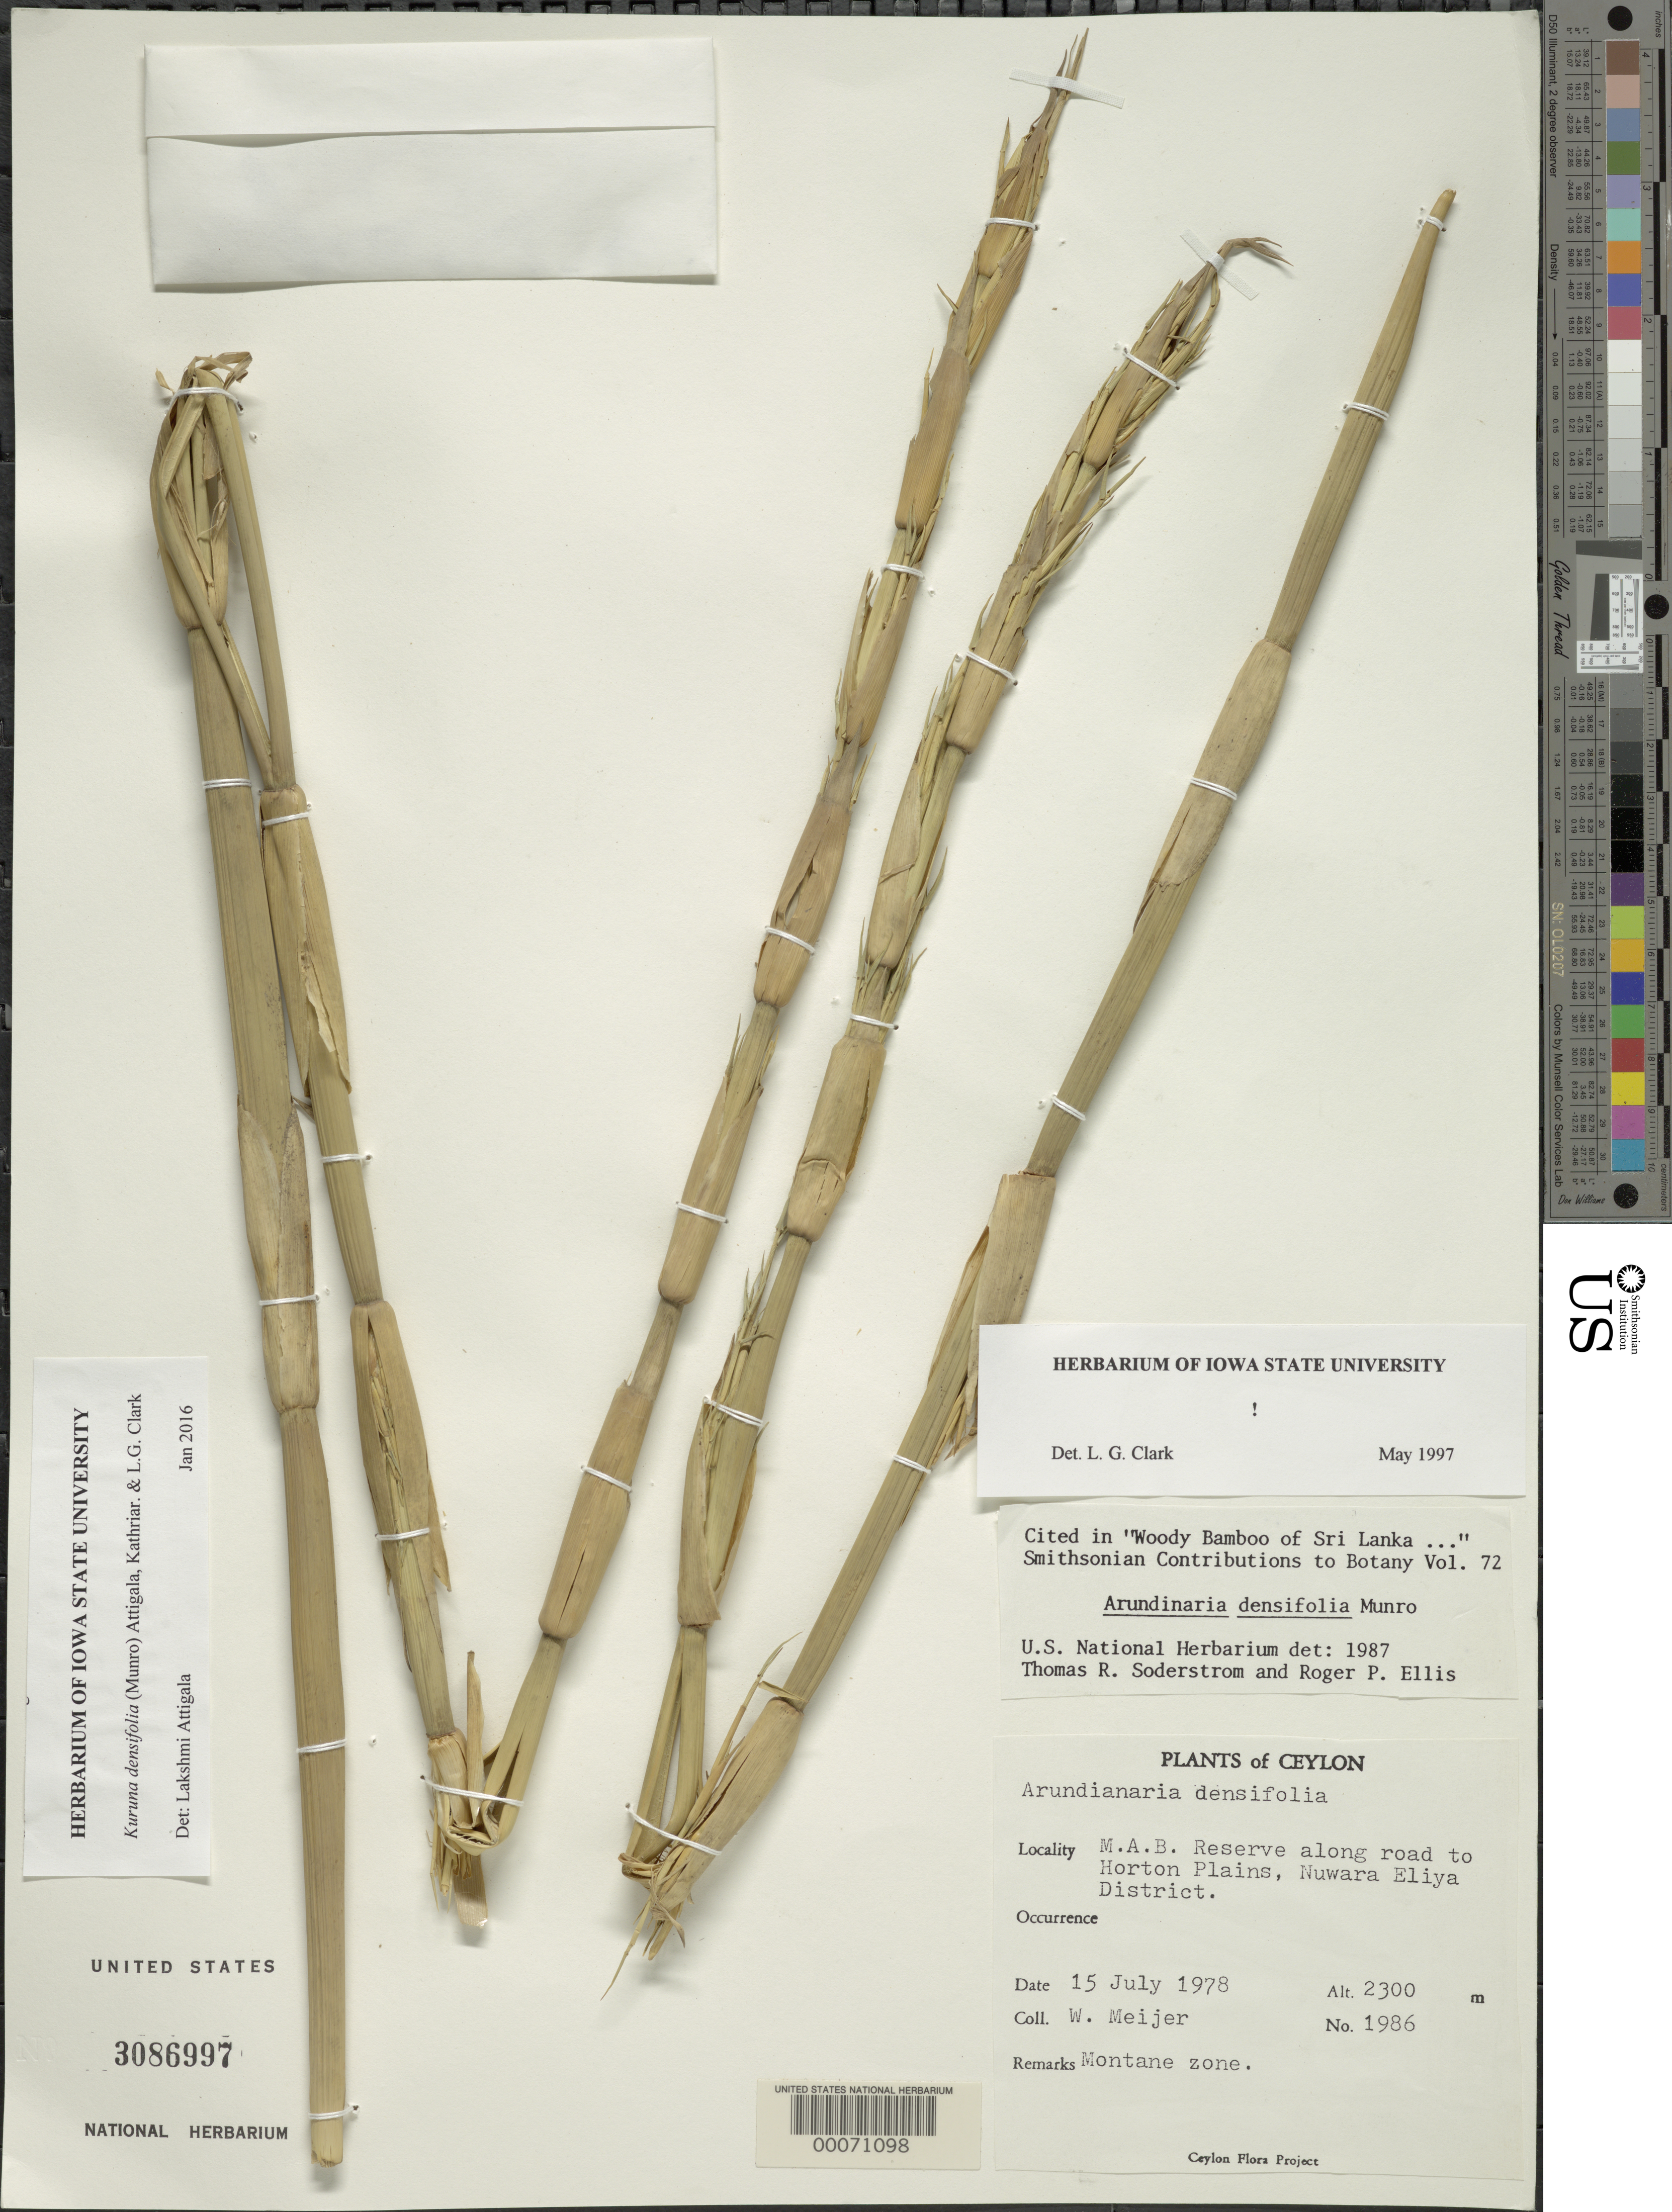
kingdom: Plantae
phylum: Tracheophyta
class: Liliopsida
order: Poales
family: Poaceae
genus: Kuruna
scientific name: Kuruna densifolia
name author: (Munro) Attigala et al.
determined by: Attigala, L.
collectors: W. Meijer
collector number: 1986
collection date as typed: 15 Jul 1978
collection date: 1978-07-15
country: Sri Lanka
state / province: Central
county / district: Nuwara Eliya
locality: M.A.B. Reserve along road to Horton Plains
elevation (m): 2300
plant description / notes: Cited in "Woody Bamboo of Sri Lanka..." Smithsonian Contr. Bot. vol. 72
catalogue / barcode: US 3086997